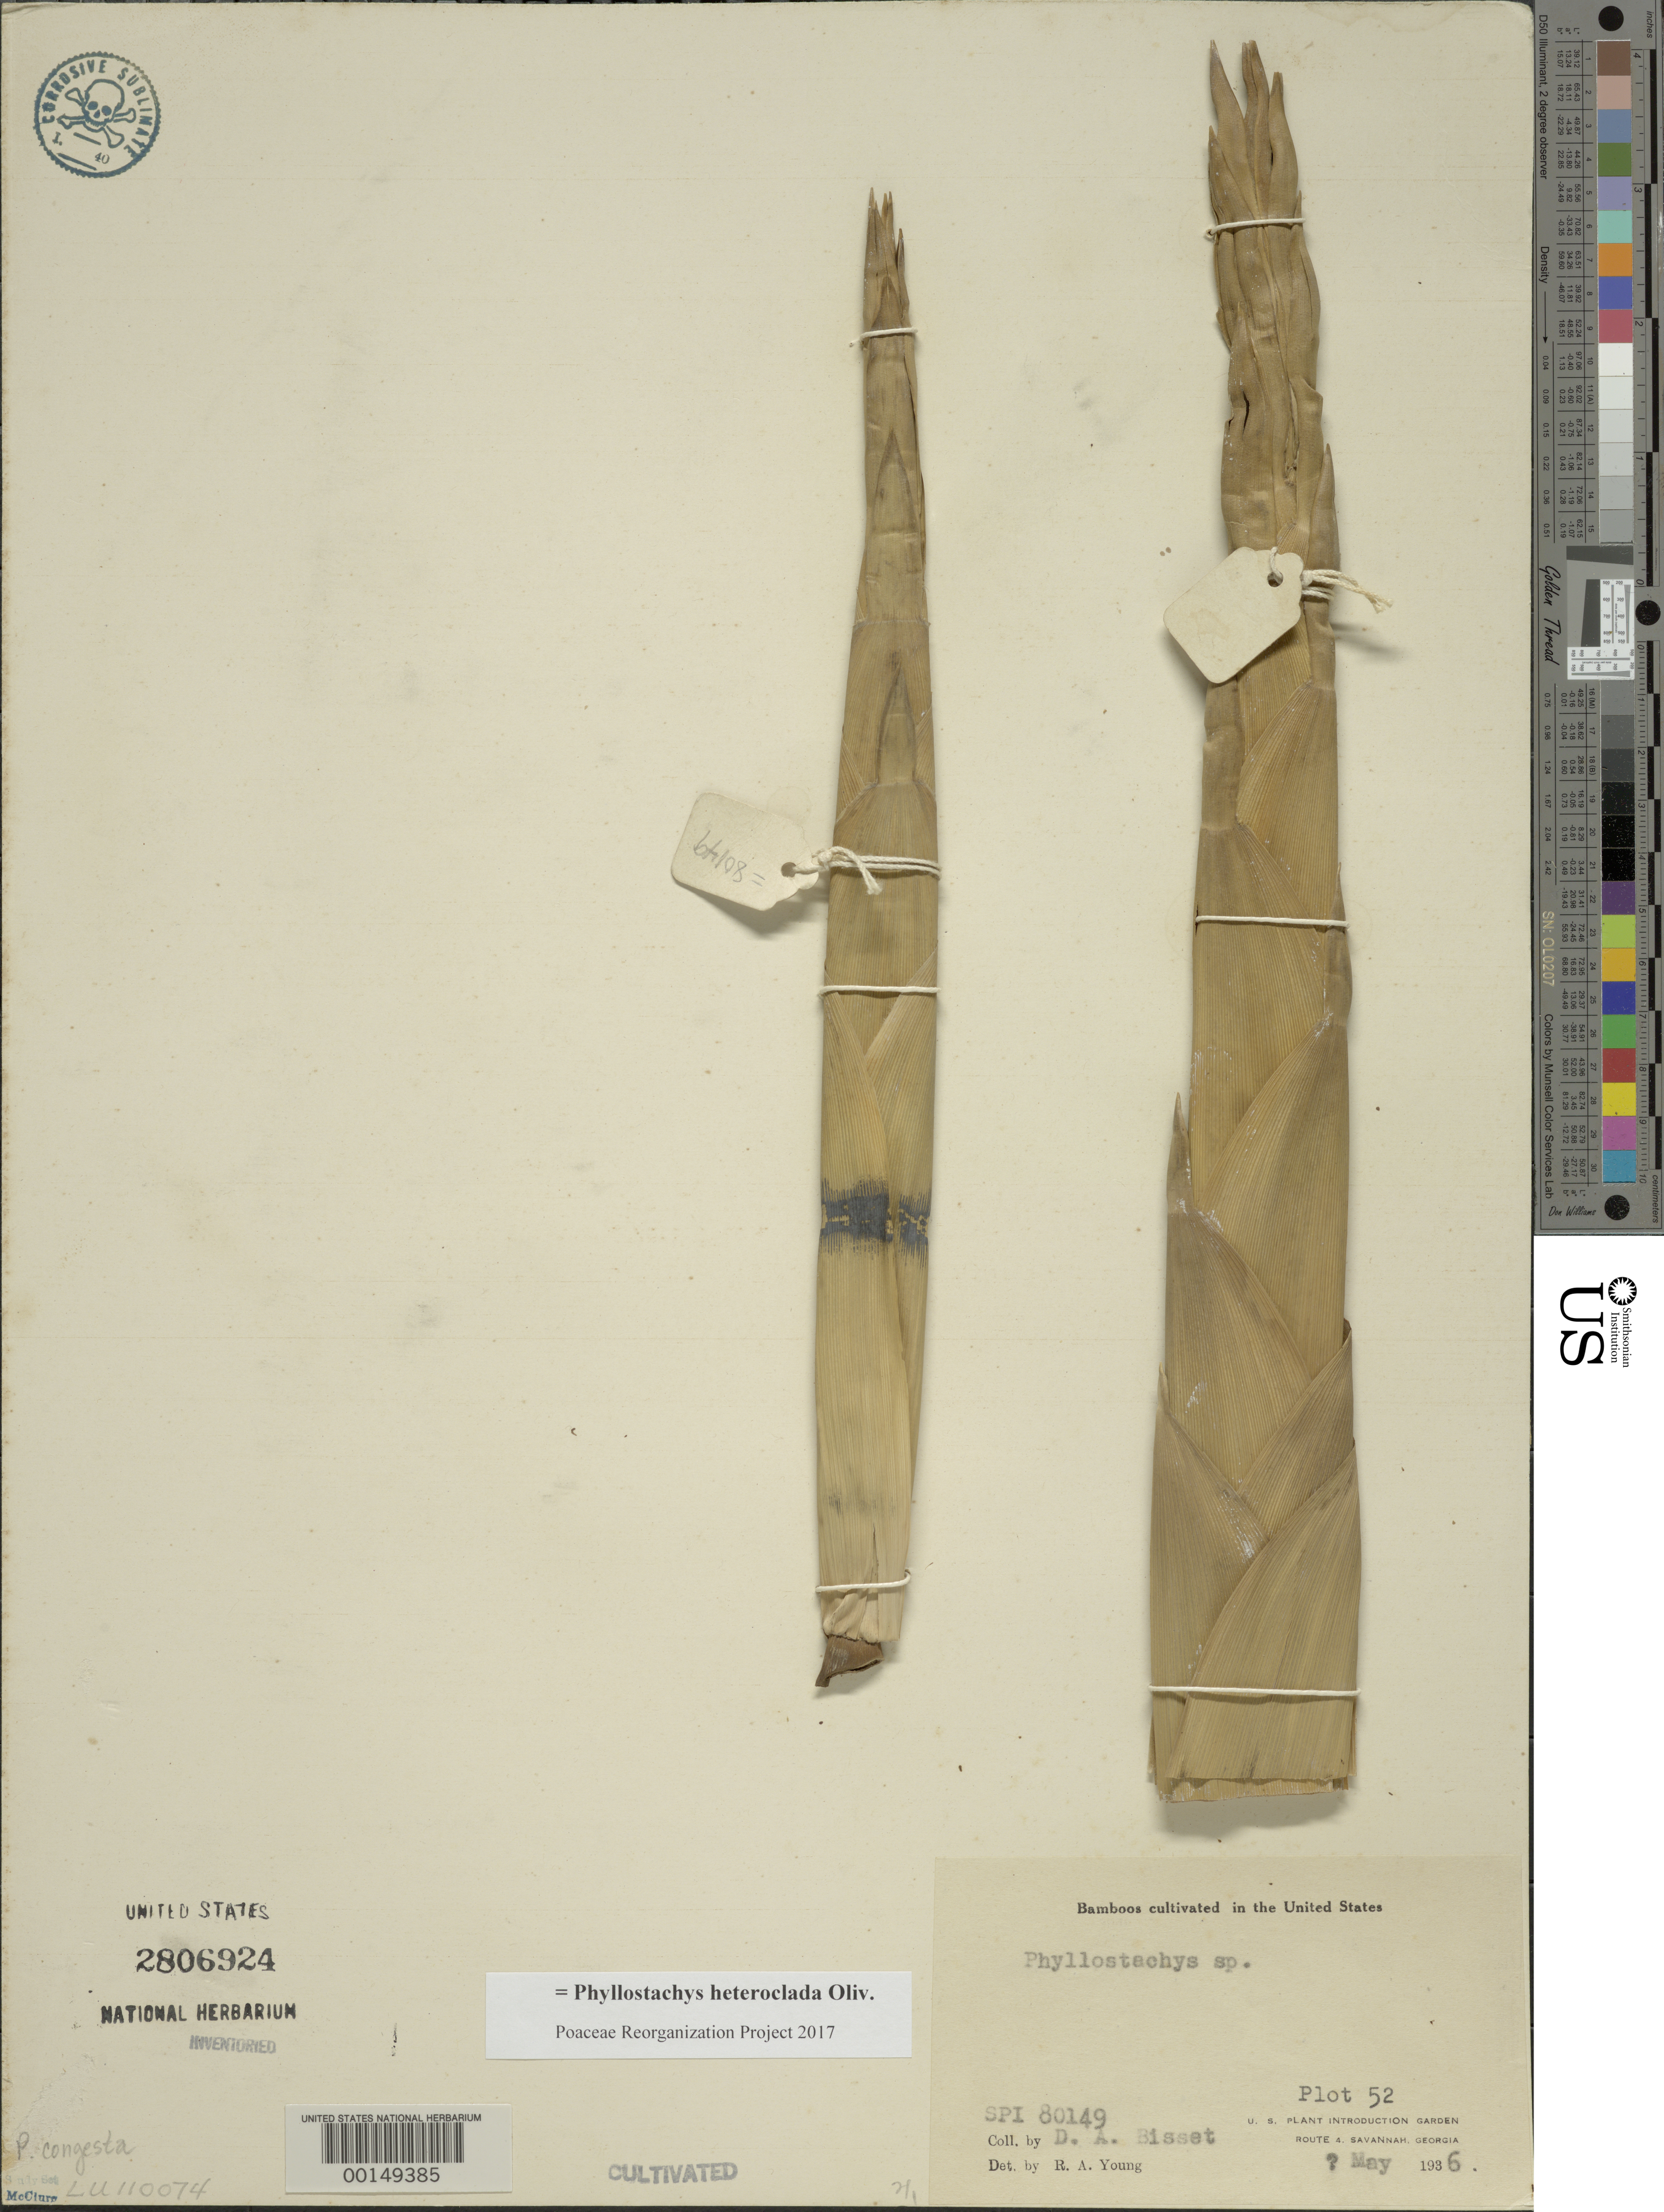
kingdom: Plantae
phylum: Tracheophyta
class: Liliopsida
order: Poales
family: Poaceae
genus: Phyllostachys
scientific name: Phyllostachys heteroclada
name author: Oliv.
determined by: Poaceae Reorganization Project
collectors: D. Bisset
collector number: PI 80149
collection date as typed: May 1936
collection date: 1936-05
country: United States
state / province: Georgia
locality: Savannah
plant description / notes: LU 110074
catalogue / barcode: US 2806924